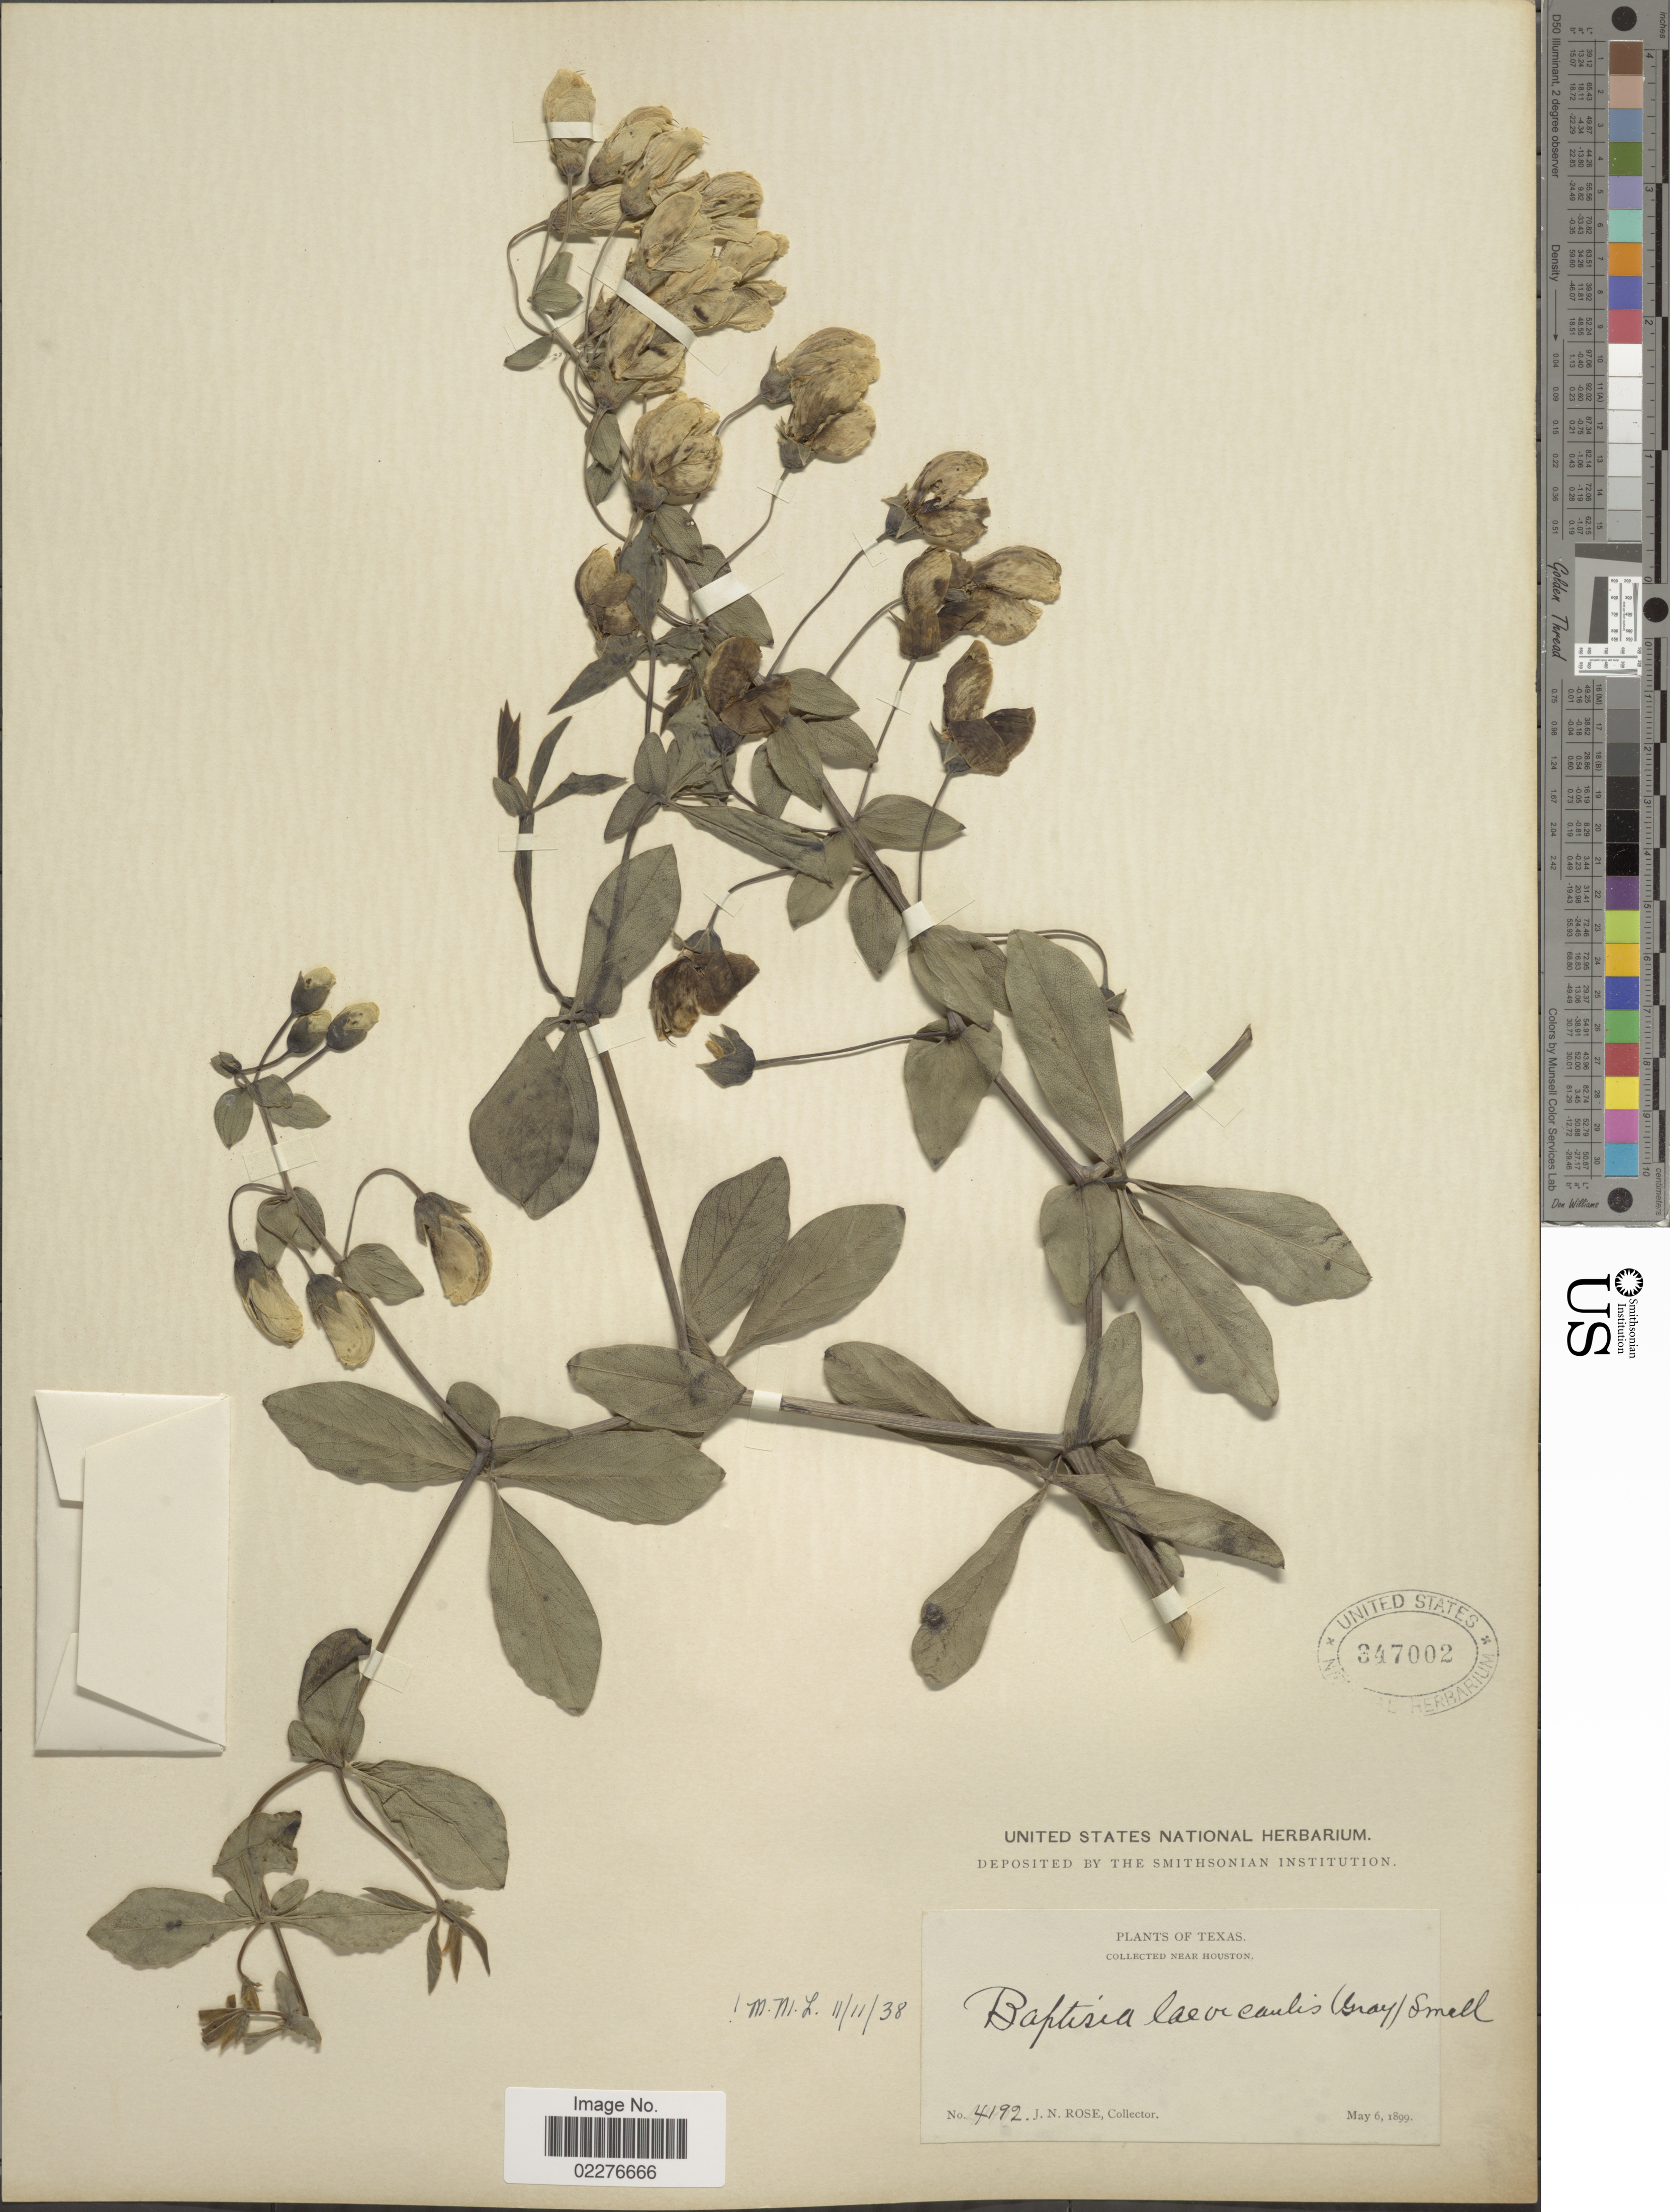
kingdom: Plantae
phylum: Tracheophyta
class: Magnoliopsida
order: Fabales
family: Fabaceae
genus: Baptisia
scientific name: Baptisia laevicaulis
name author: (Canby) Small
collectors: J. N. Rose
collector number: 4192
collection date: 1899-05-06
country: United States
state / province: Texas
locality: Near Houston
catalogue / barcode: US 347002